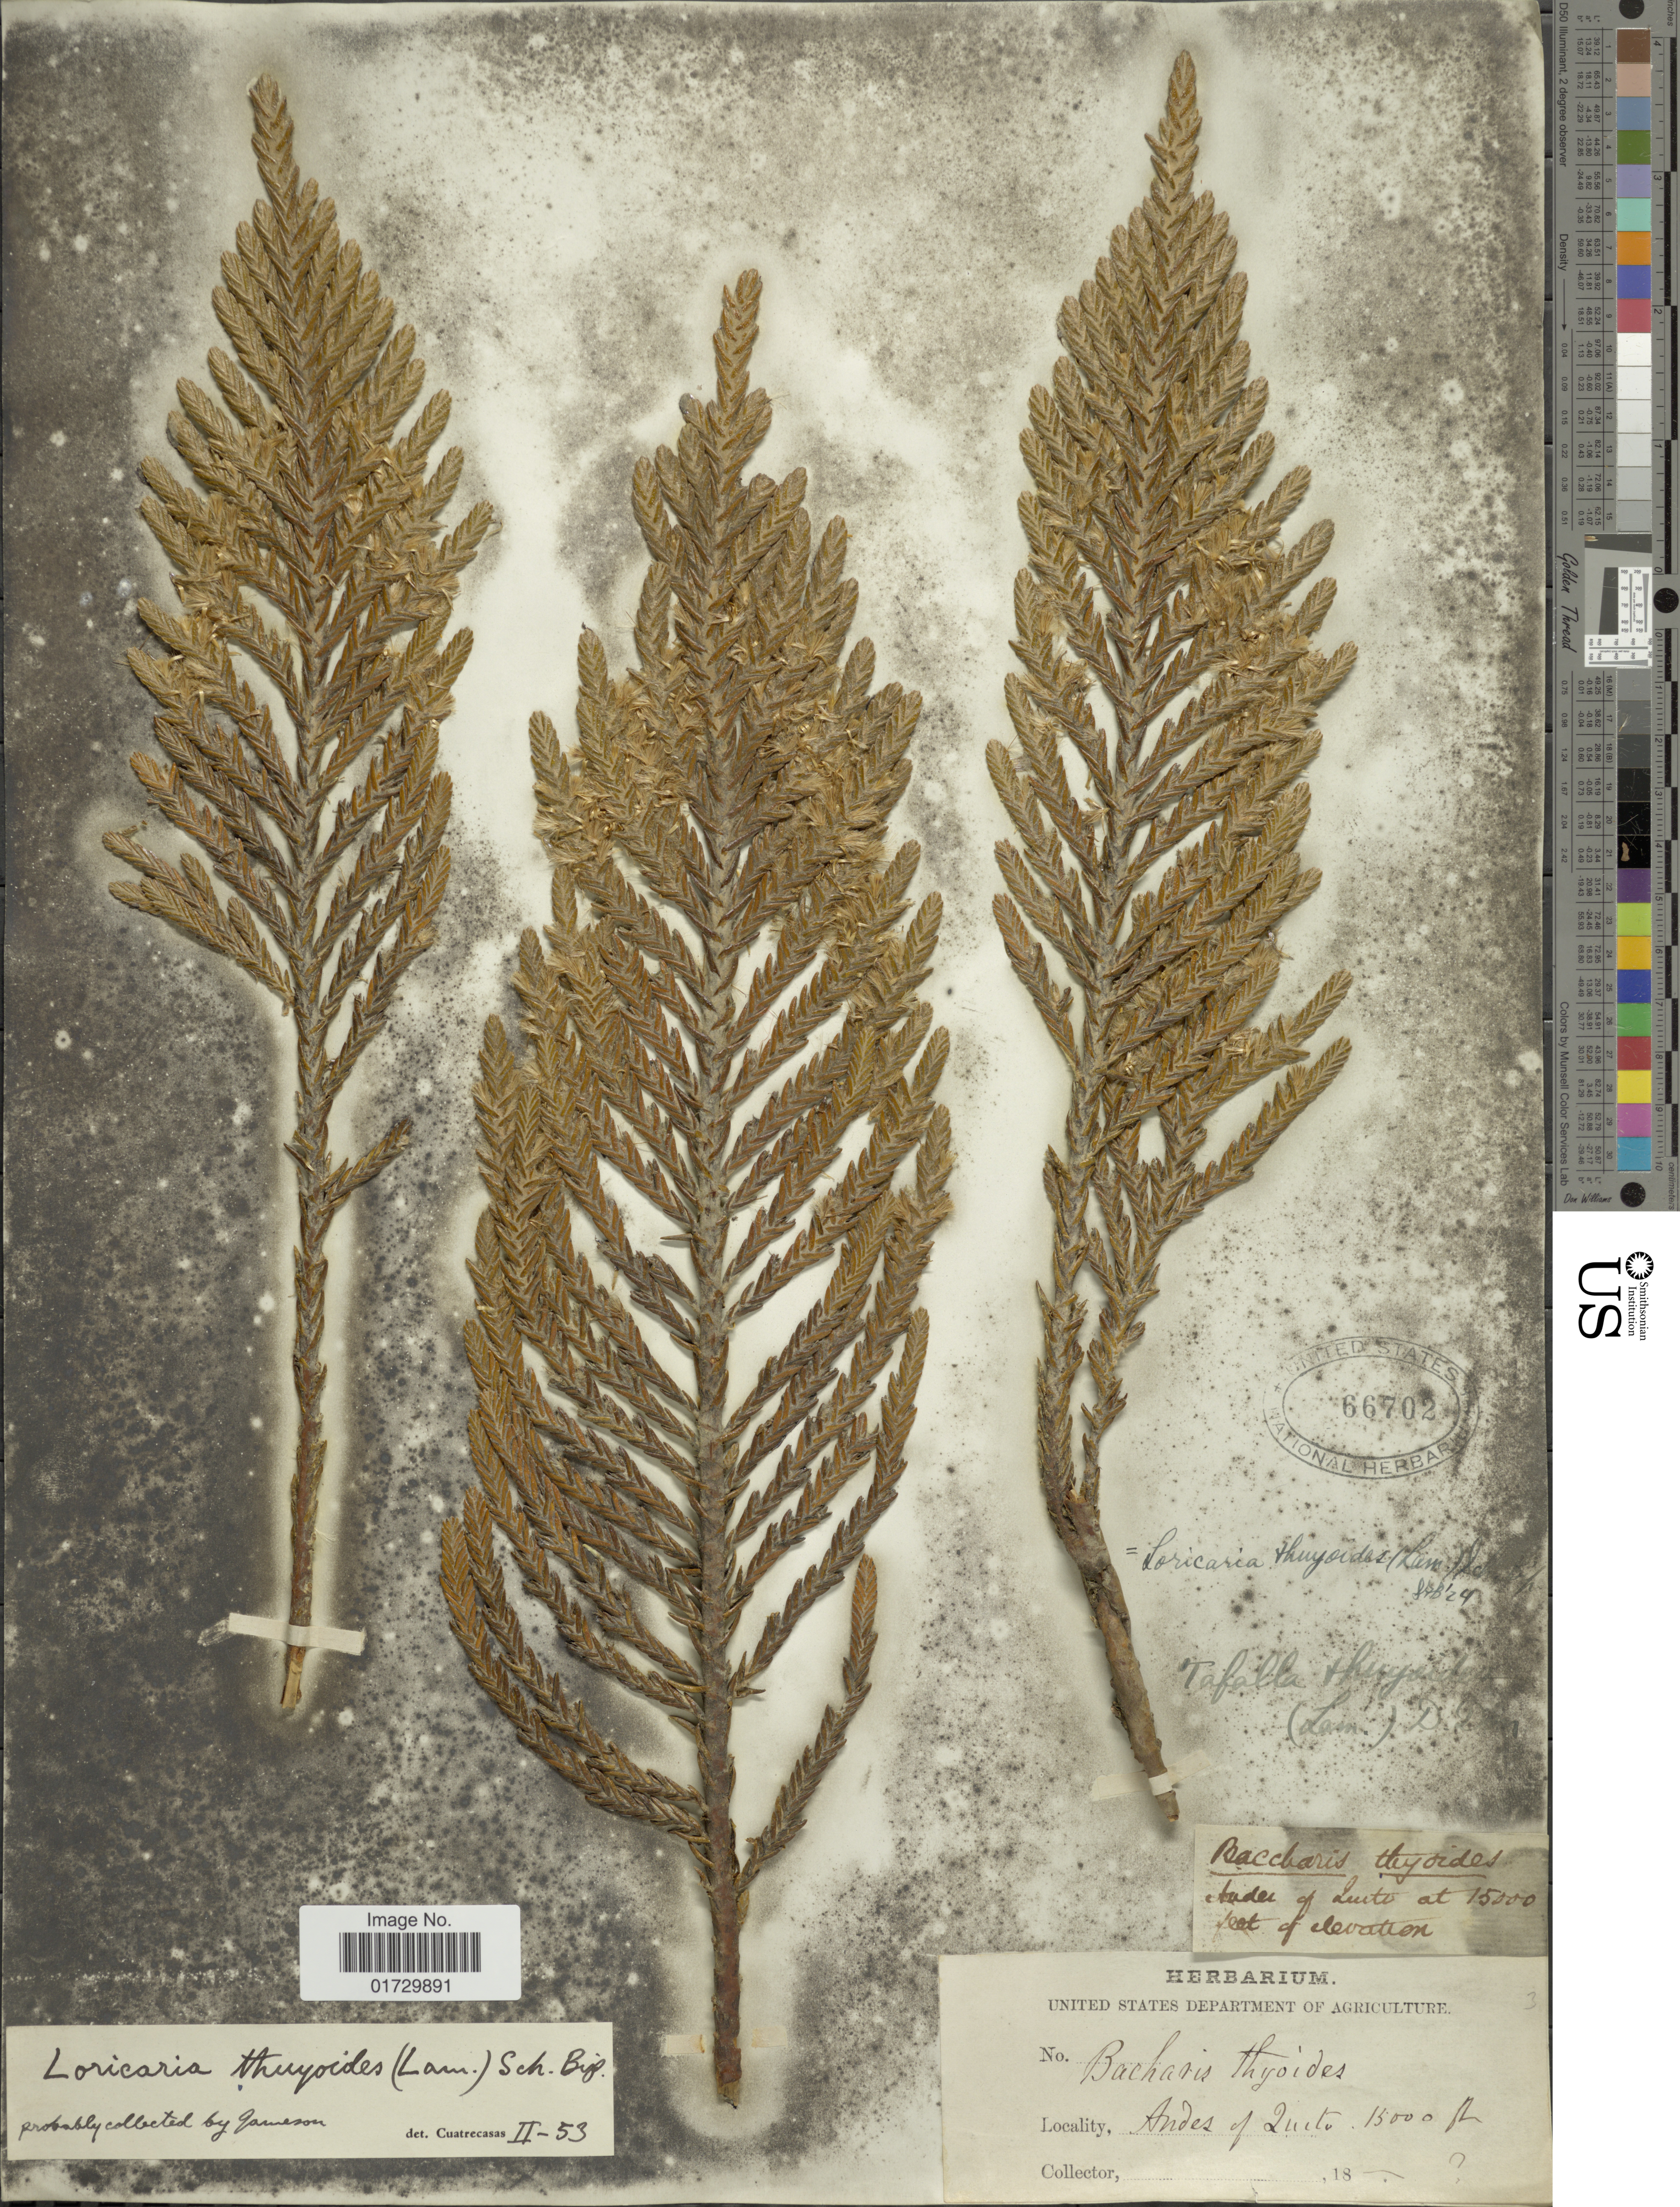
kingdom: Plantae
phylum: Tracheophyta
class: Magnoliopsida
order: Asterales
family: Asteraceae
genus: Loricaria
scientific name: Loricaria thuyoides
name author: (Lam.) Sch. Bip.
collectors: United States Department of Agriculture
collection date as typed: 18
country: Ecuador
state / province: Pichincha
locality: Andes of Quito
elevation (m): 4572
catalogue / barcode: US 66702